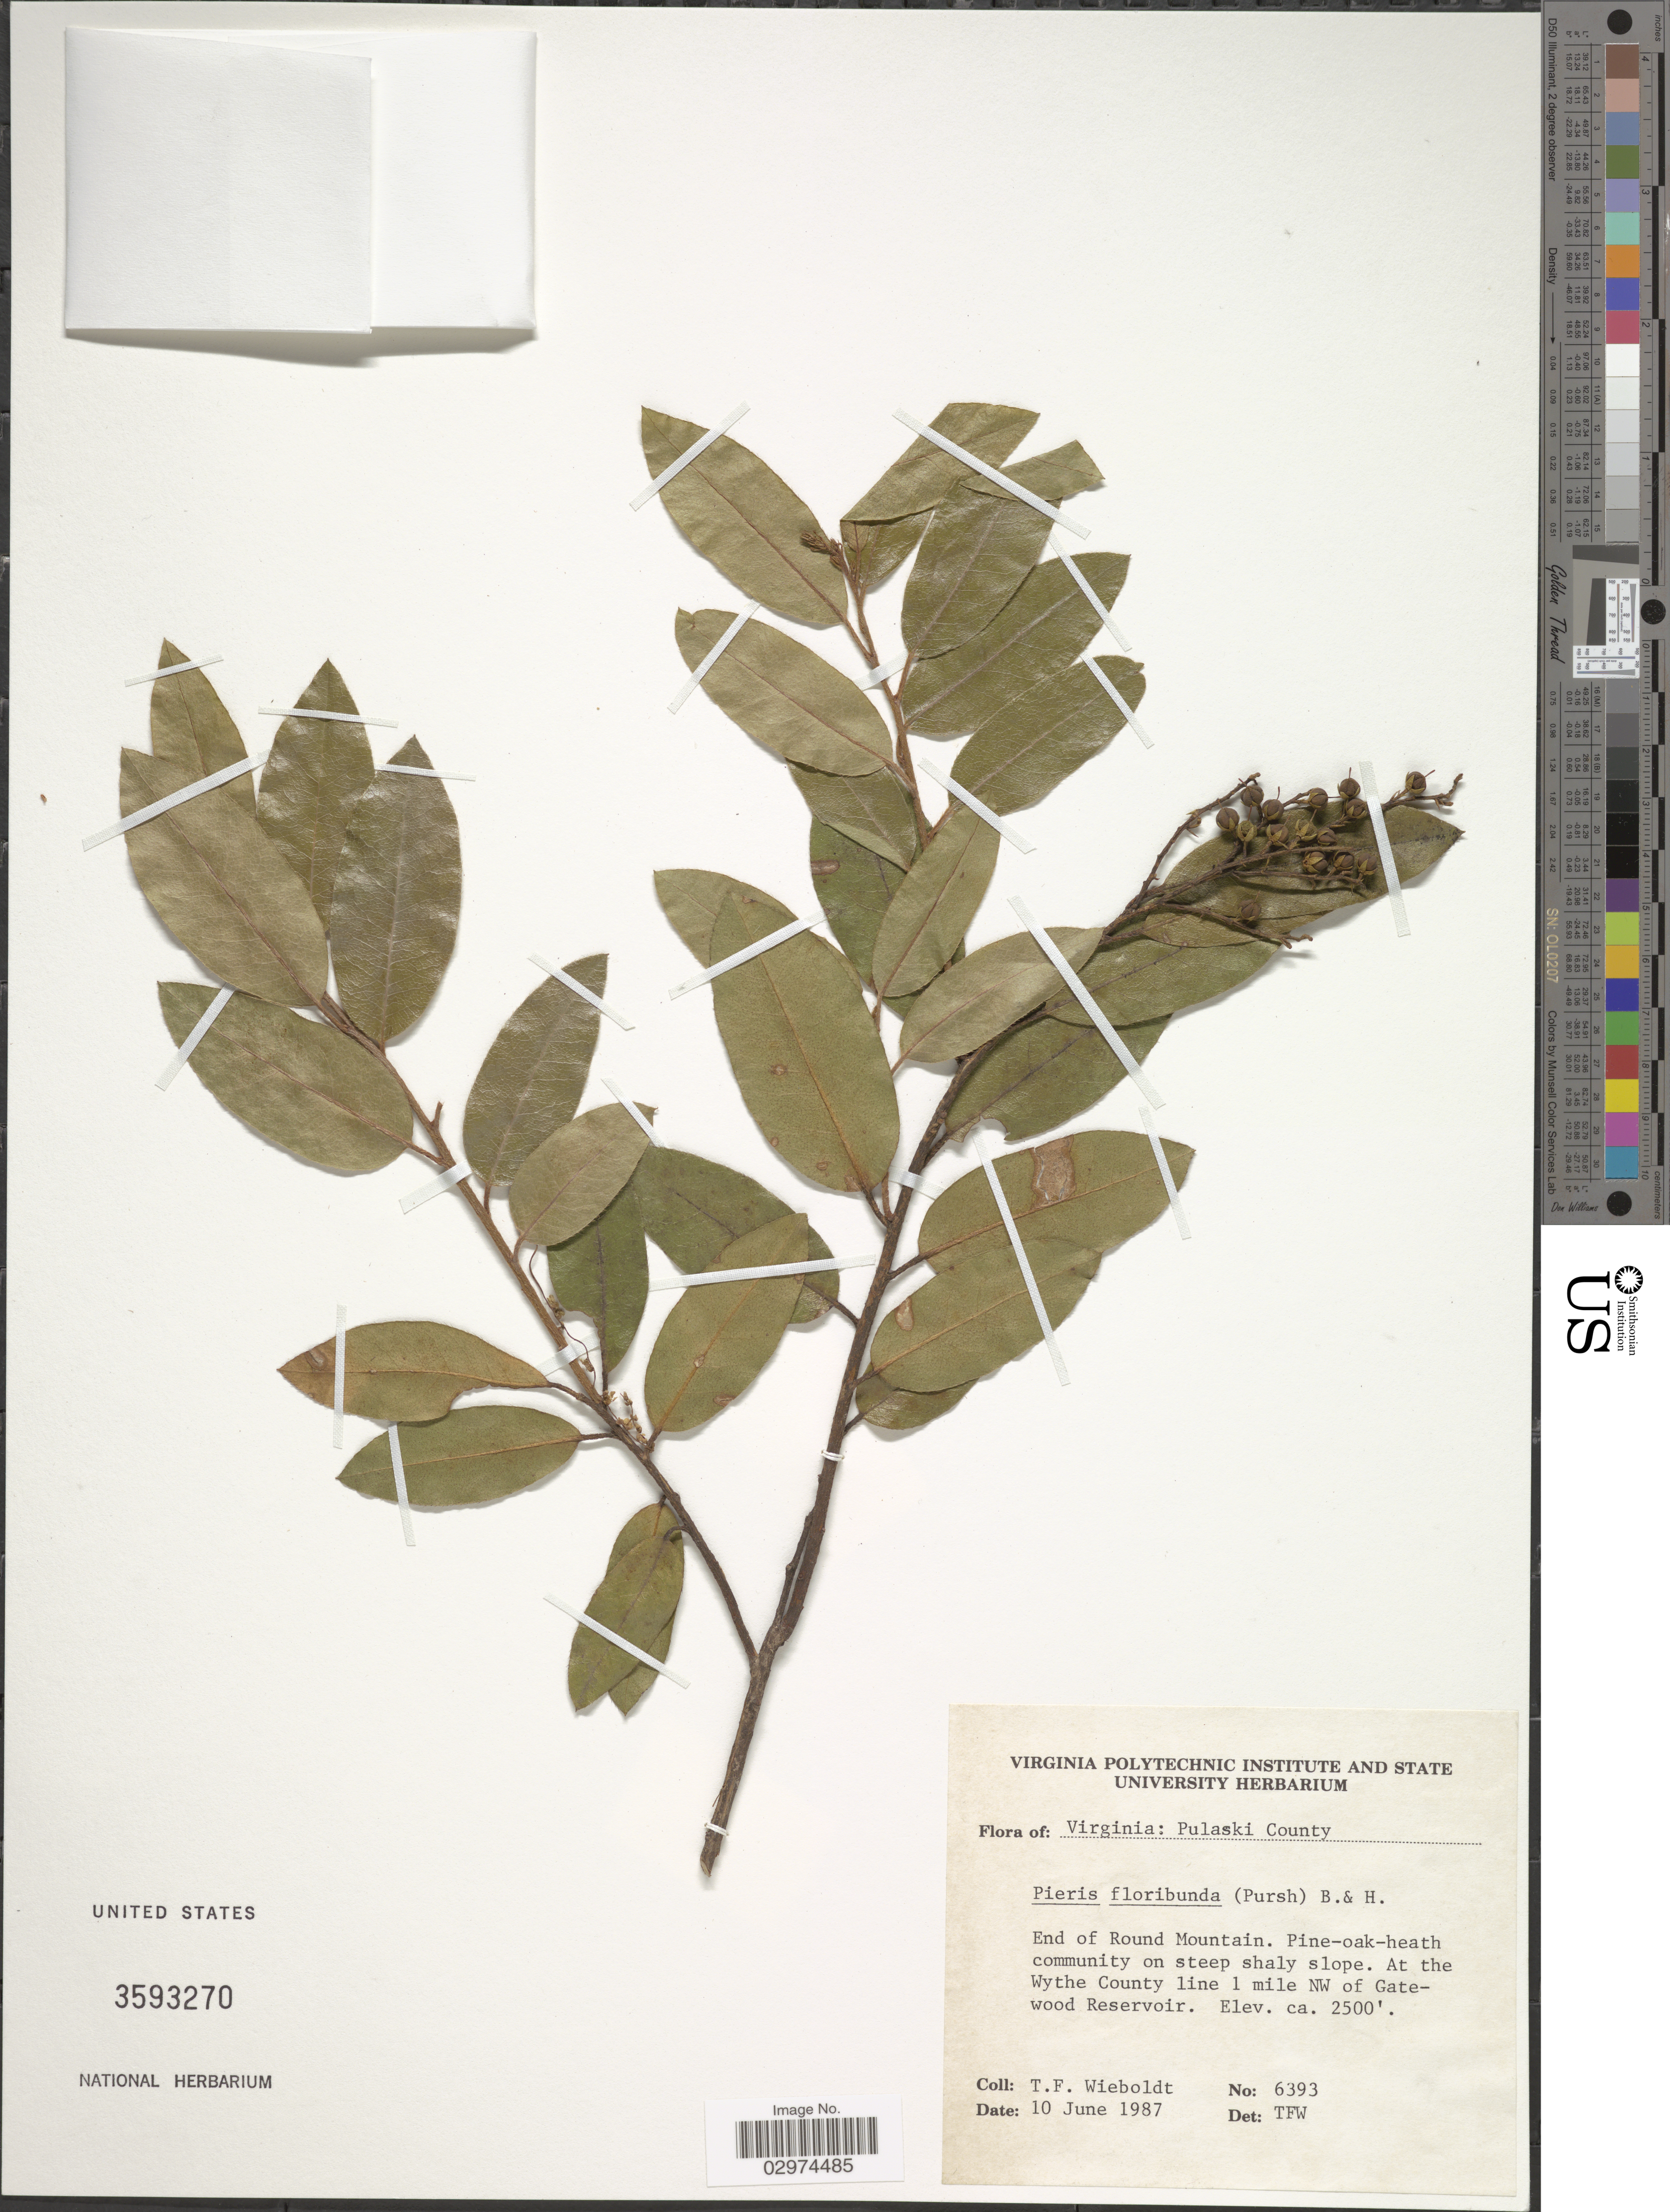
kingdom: Plantae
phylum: Tracheophyta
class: Magnoliopsida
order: Ericales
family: Ericaceae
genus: Pieris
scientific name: Pieris floribunda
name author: (Pursh) Benth. & Hook. f.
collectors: T. Wieboldt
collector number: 6393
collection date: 1987-06-10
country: United States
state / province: Virginia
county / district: Pulaski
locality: Pulaski County, End of Round Mountain. At the Wythe County line 1 mile NW of Gatewood Reservoir.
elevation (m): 762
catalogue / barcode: US 3593270